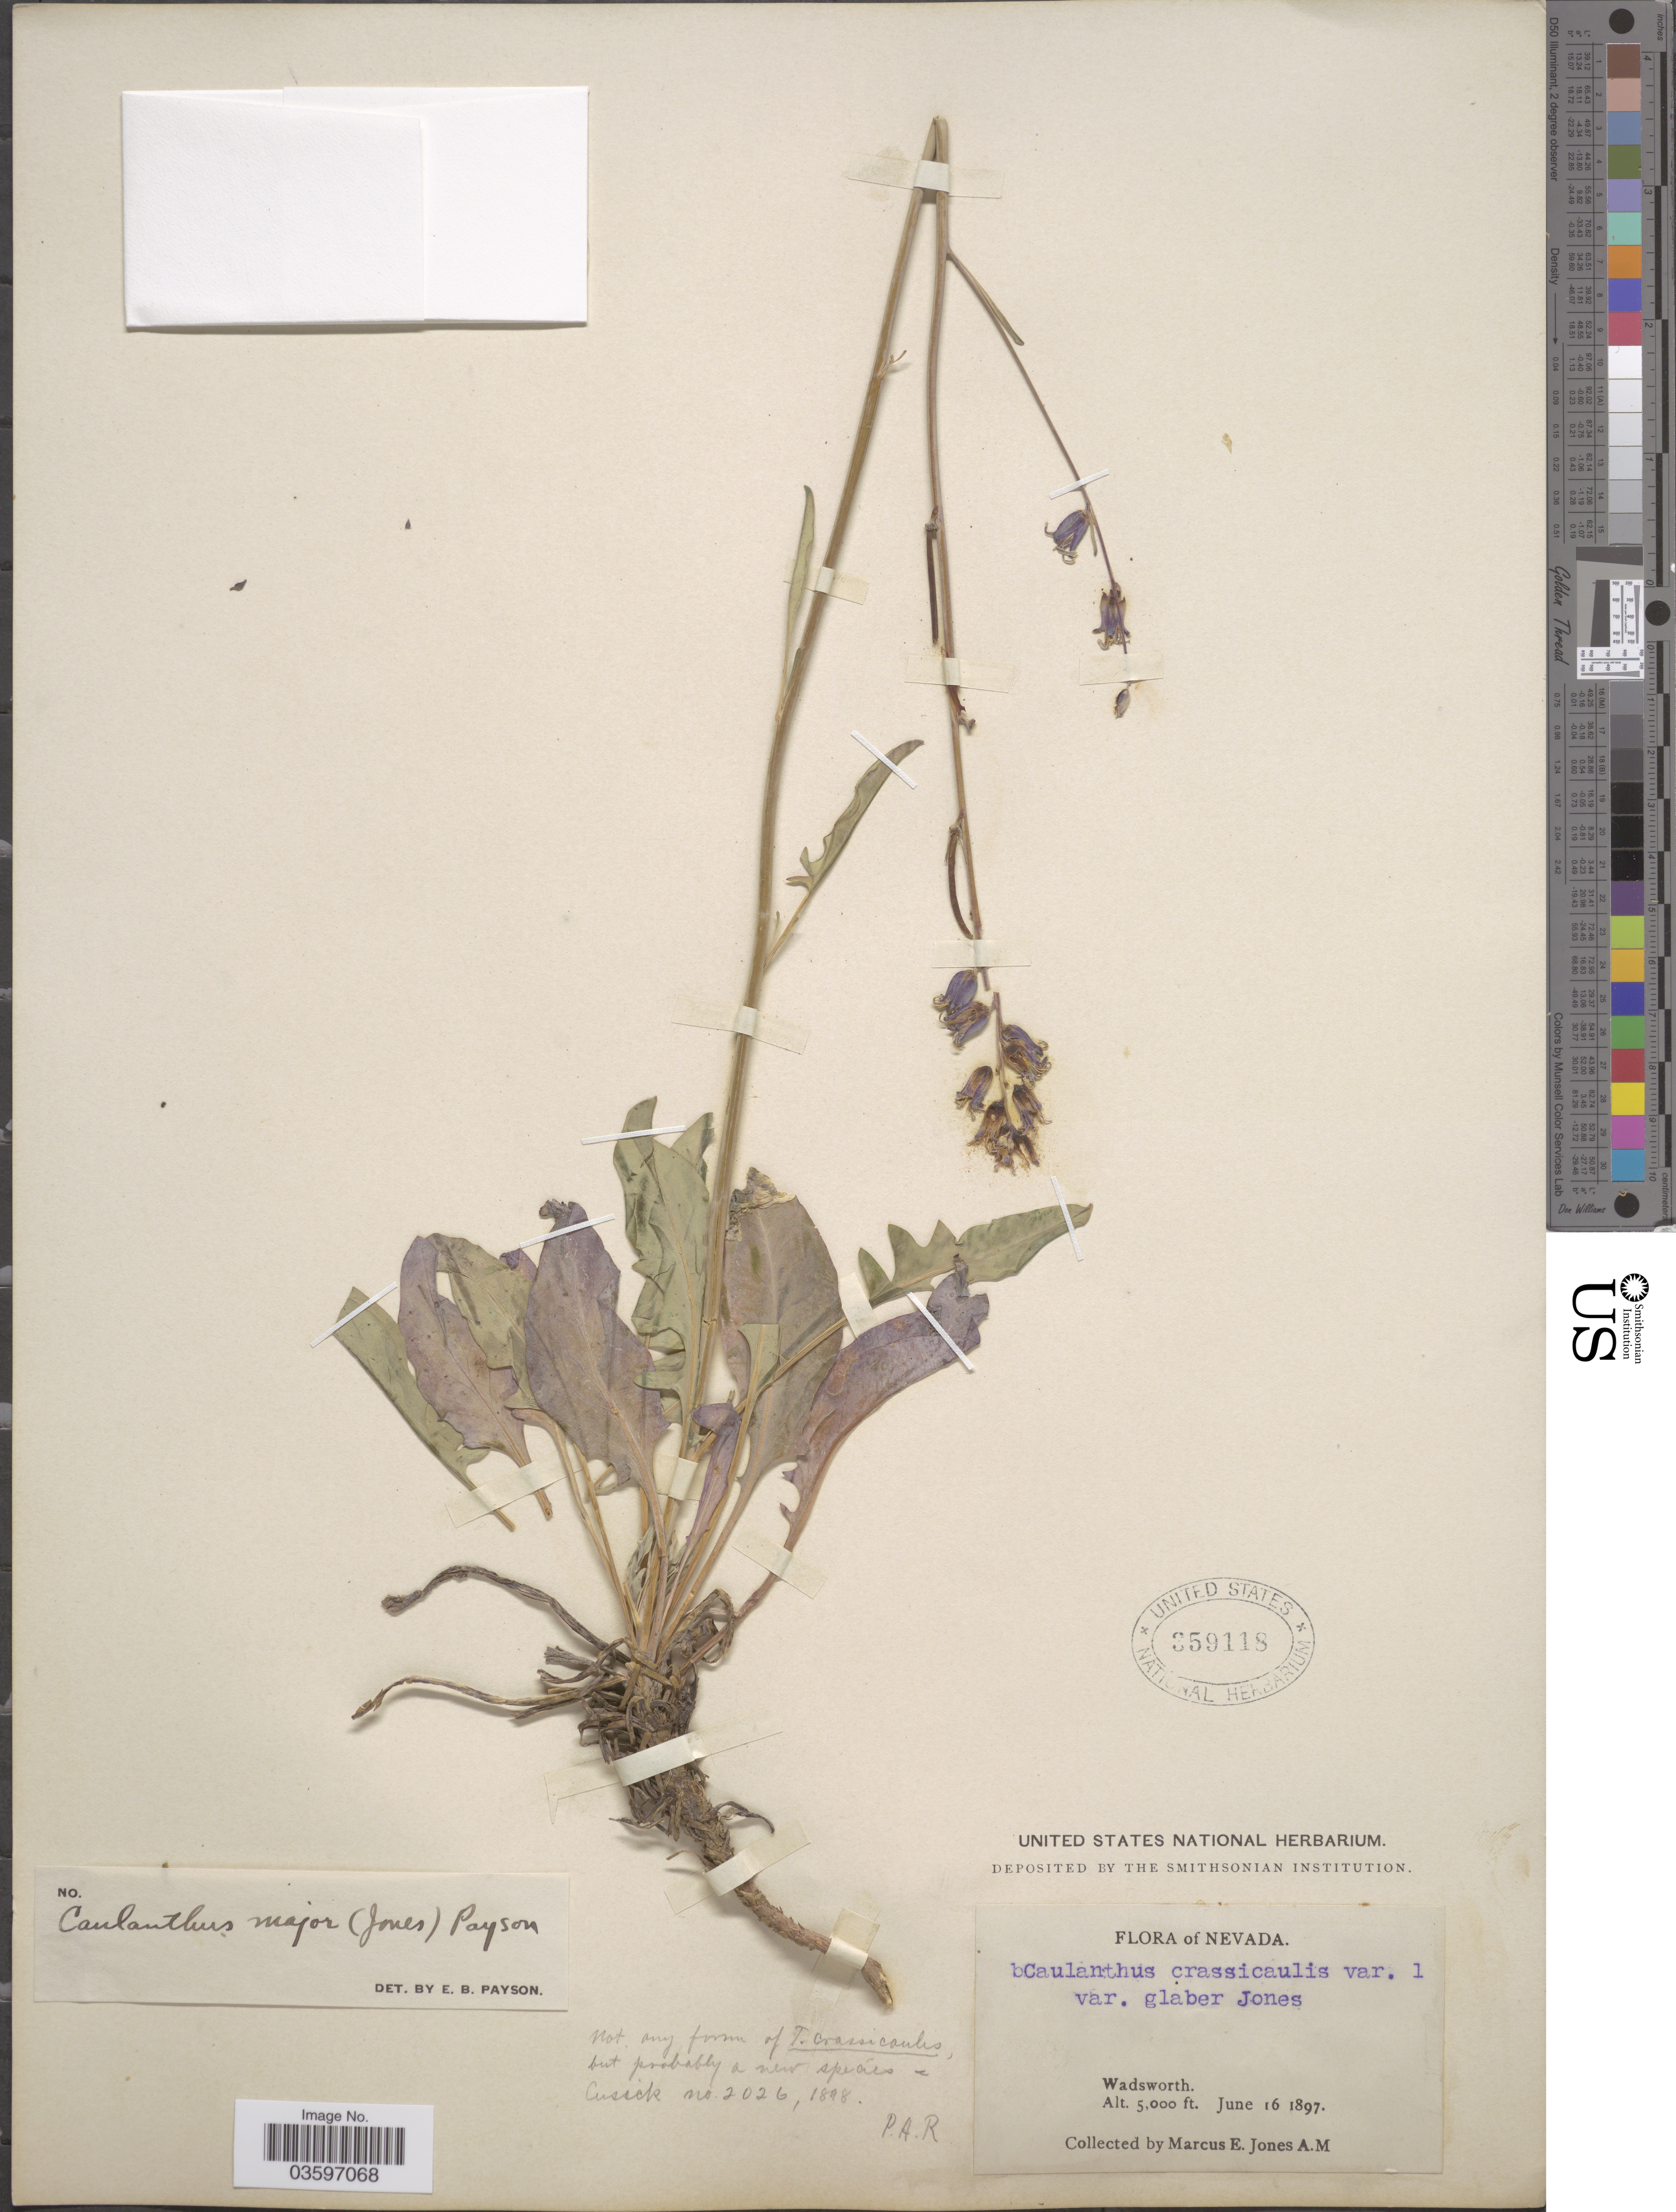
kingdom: Plantae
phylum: Tracheophyta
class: Magnoliopsida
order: Brassicales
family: Brassicaceae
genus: Caulanthus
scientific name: Caulanthus major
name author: (M.E. Jones) Payson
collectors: M. E. Jones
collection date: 1897-06-16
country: United States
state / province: Nevada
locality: Wadsworth.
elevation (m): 1524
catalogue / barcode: US 359118